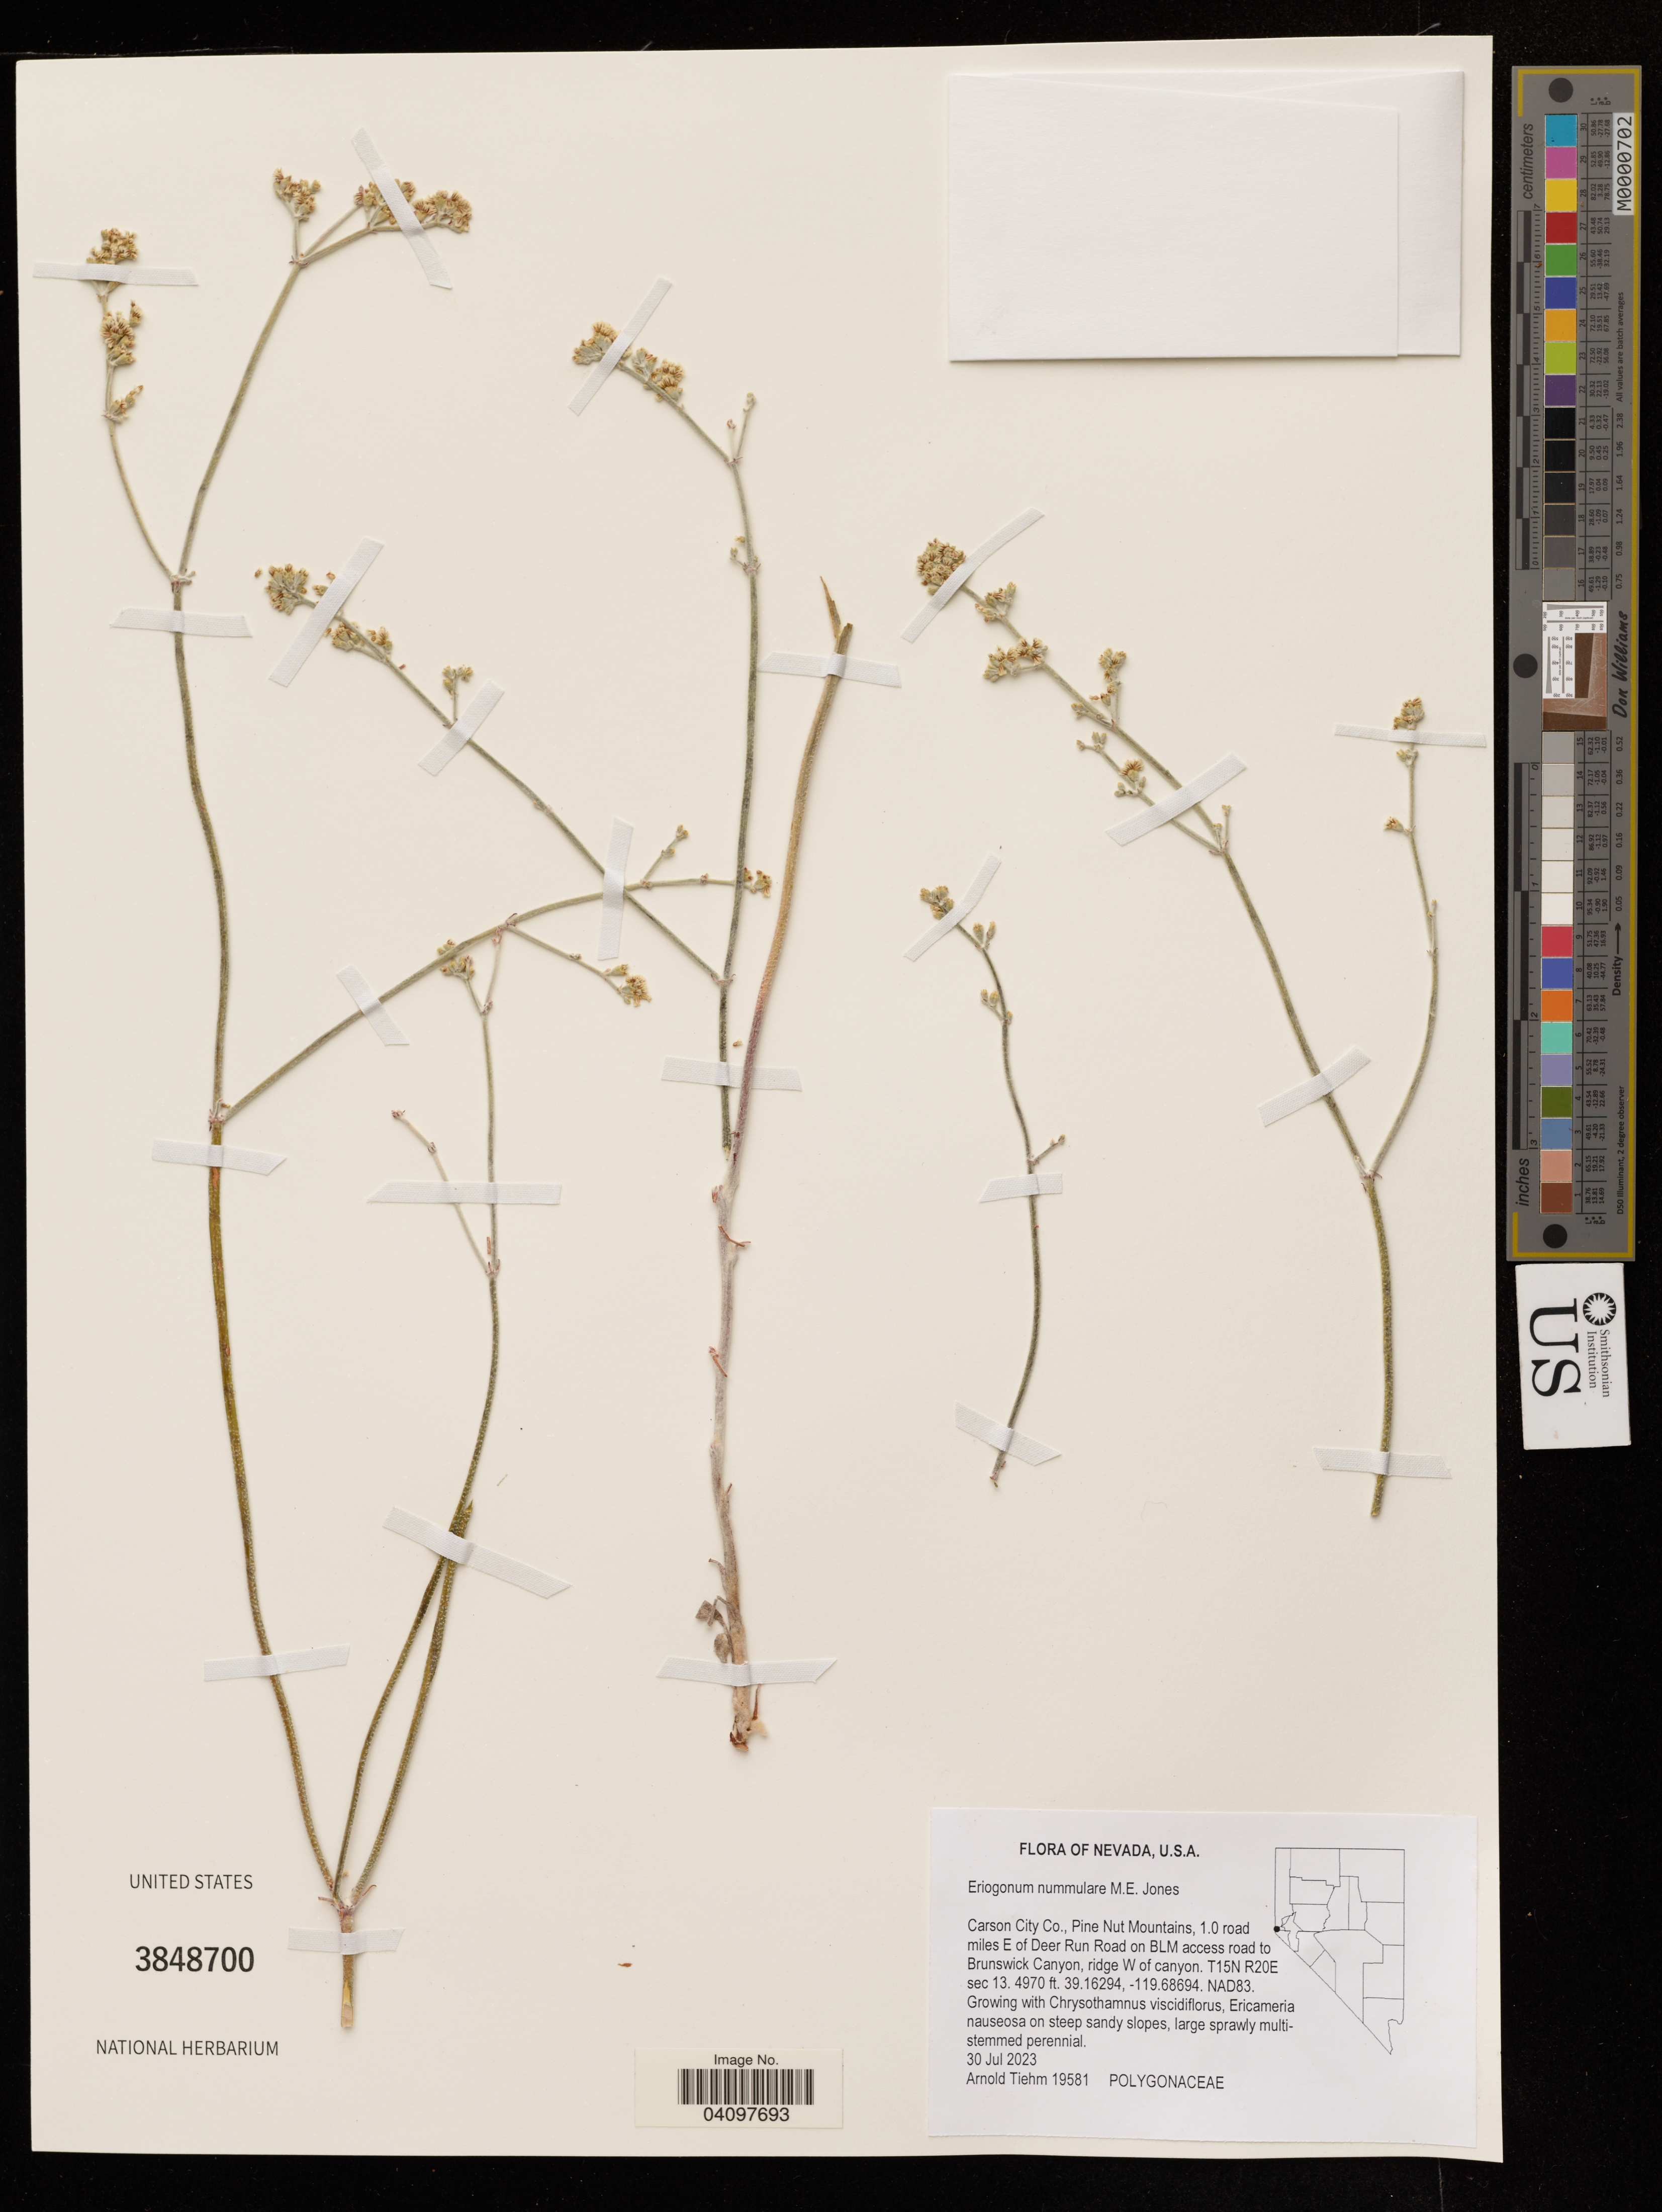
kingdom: Plantae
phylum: Tracheophyta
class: Magnoliopsida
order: Caryophyllales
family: Polygonaceae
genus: Eriogonum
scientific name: Eriogonum nummulare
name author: M.E. Jones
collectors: A. Tiehm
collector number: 19581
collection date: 2023-07-30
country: United States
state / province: Nevada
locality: Carson City Co., Pine Nut Mountains, 1.0 road miles E of Deer Run Road on BLM access road to Brunswick Canyon, ridge W of canyon. T15N R20E sec 13.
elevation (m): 1515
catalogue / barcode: US 3848700